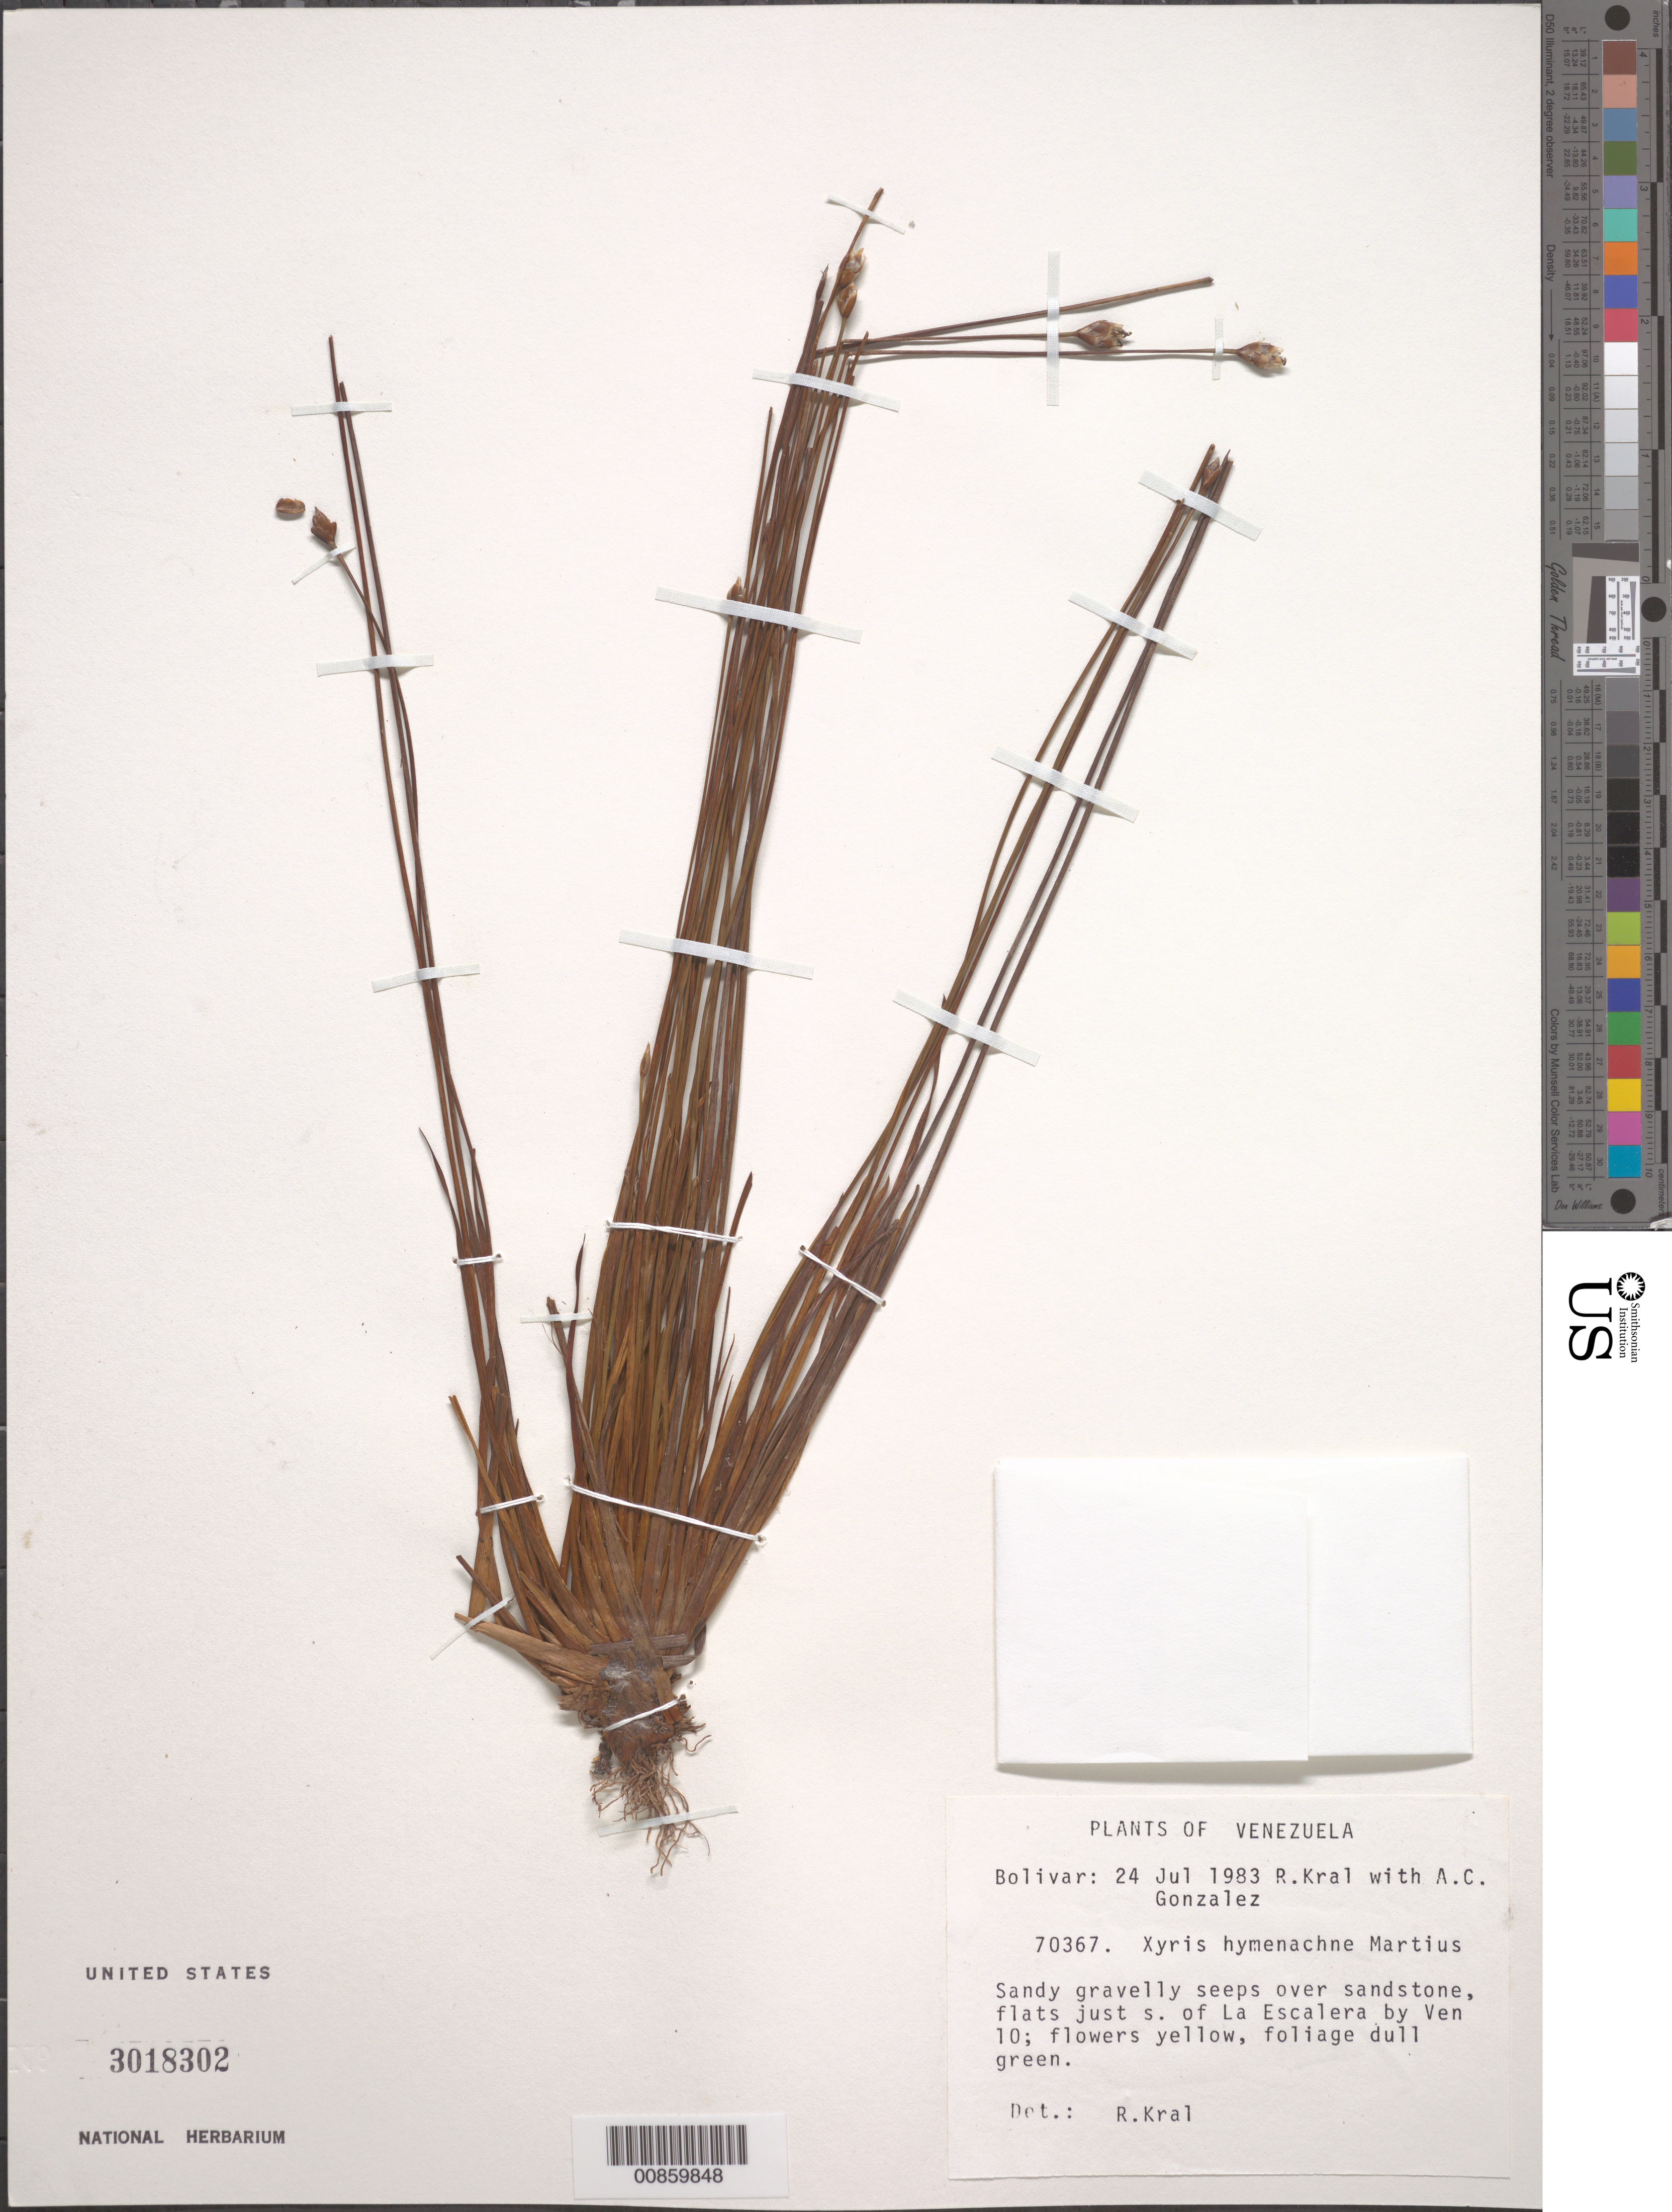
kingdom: Plantae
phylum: Tracheophyta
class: Liliopsida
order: Poales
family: Xyridaceae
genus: Xyris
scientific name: Xyris hymenachne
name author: Mart.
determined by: Kral, Robert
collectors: R. Kral & A. C. González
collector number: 70367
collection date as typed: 24-Jul-83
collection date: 1983-07-24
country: Venezuela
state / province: Bolívar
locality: Gran Sabana, just S of summit of La Escalera, Ven. 10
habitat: Sandy gravelly seeps over sandstone; flats.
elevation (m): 1200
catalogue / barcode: US 3018302